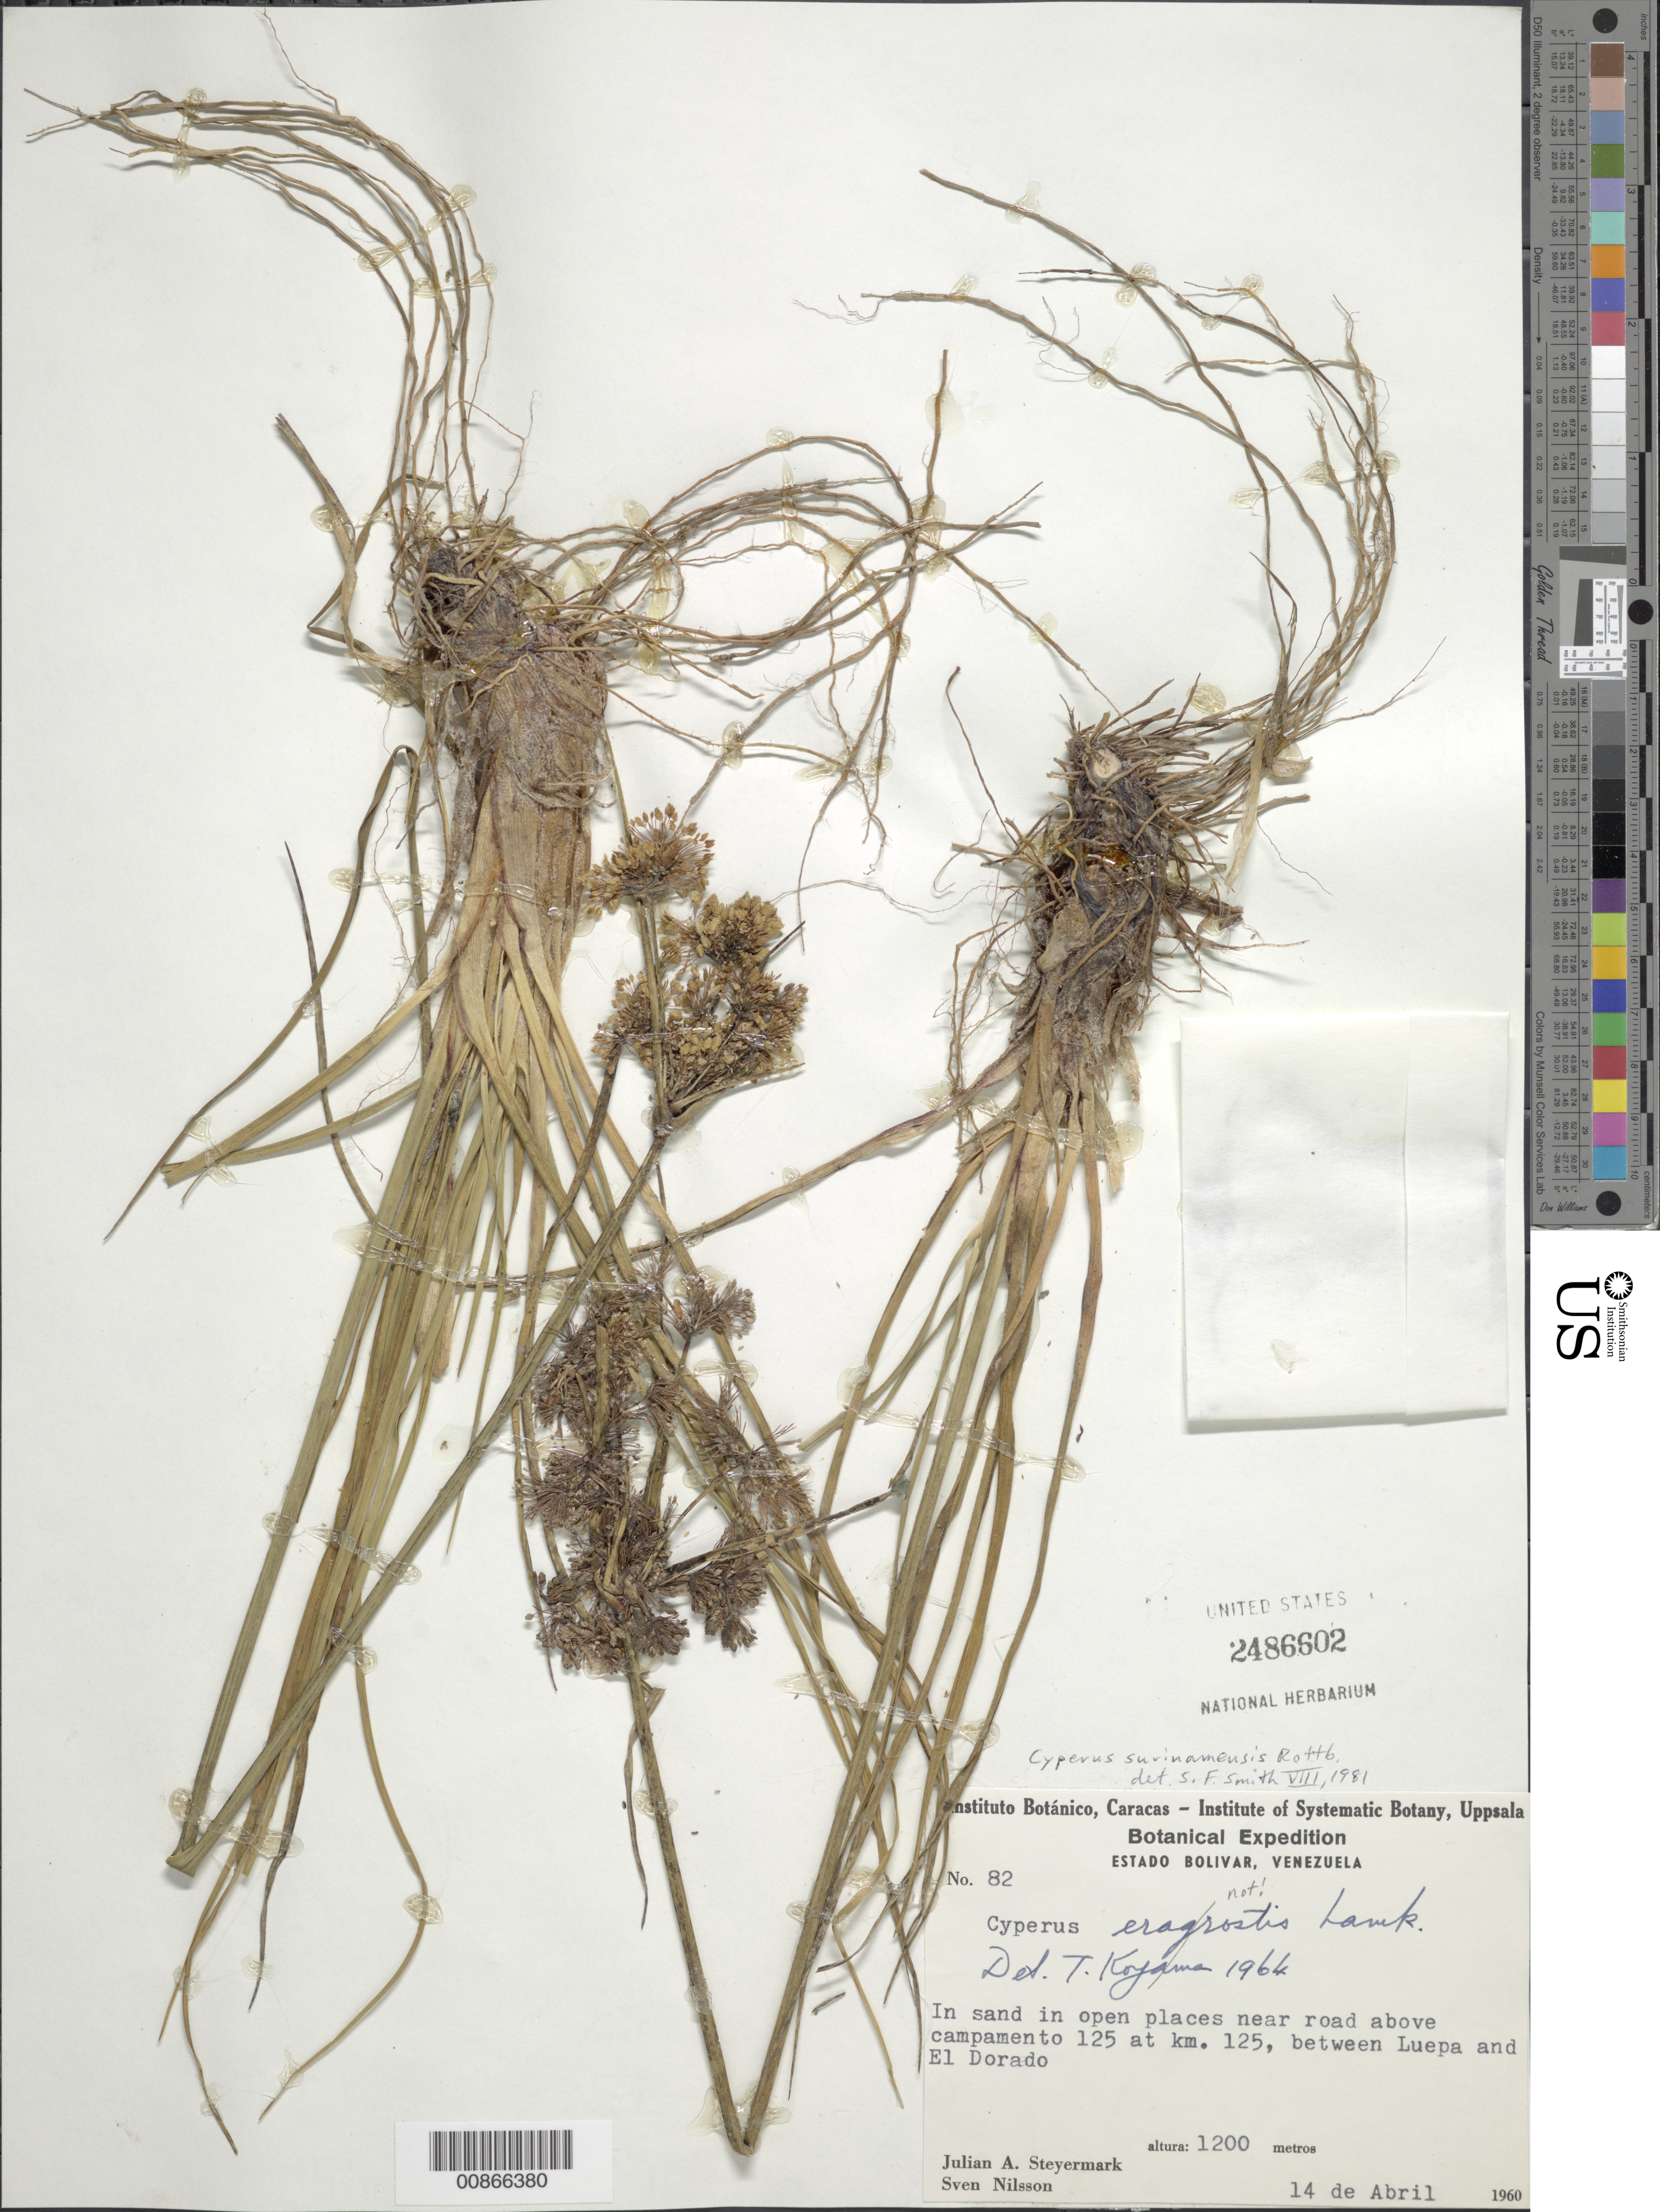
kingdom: Plantae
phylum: Tracheophyta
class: Liliopsida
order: Poales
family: Cyperaceae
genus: Cyperus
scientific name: Cyperus surinamensis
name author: Rottb.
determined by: Smith, Stephen F., (US), NMNH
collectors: J. Steyermark & S. Nilsson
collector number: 60 82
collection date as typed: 14-Apr-60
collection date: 1960-04-14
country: Venezuela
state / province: Bolívar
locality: Luepa to Cerro Venamo, above campamento 125 at km 125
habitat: In sand in open places near road above campamento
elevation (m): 1200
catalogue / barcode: US 2486602